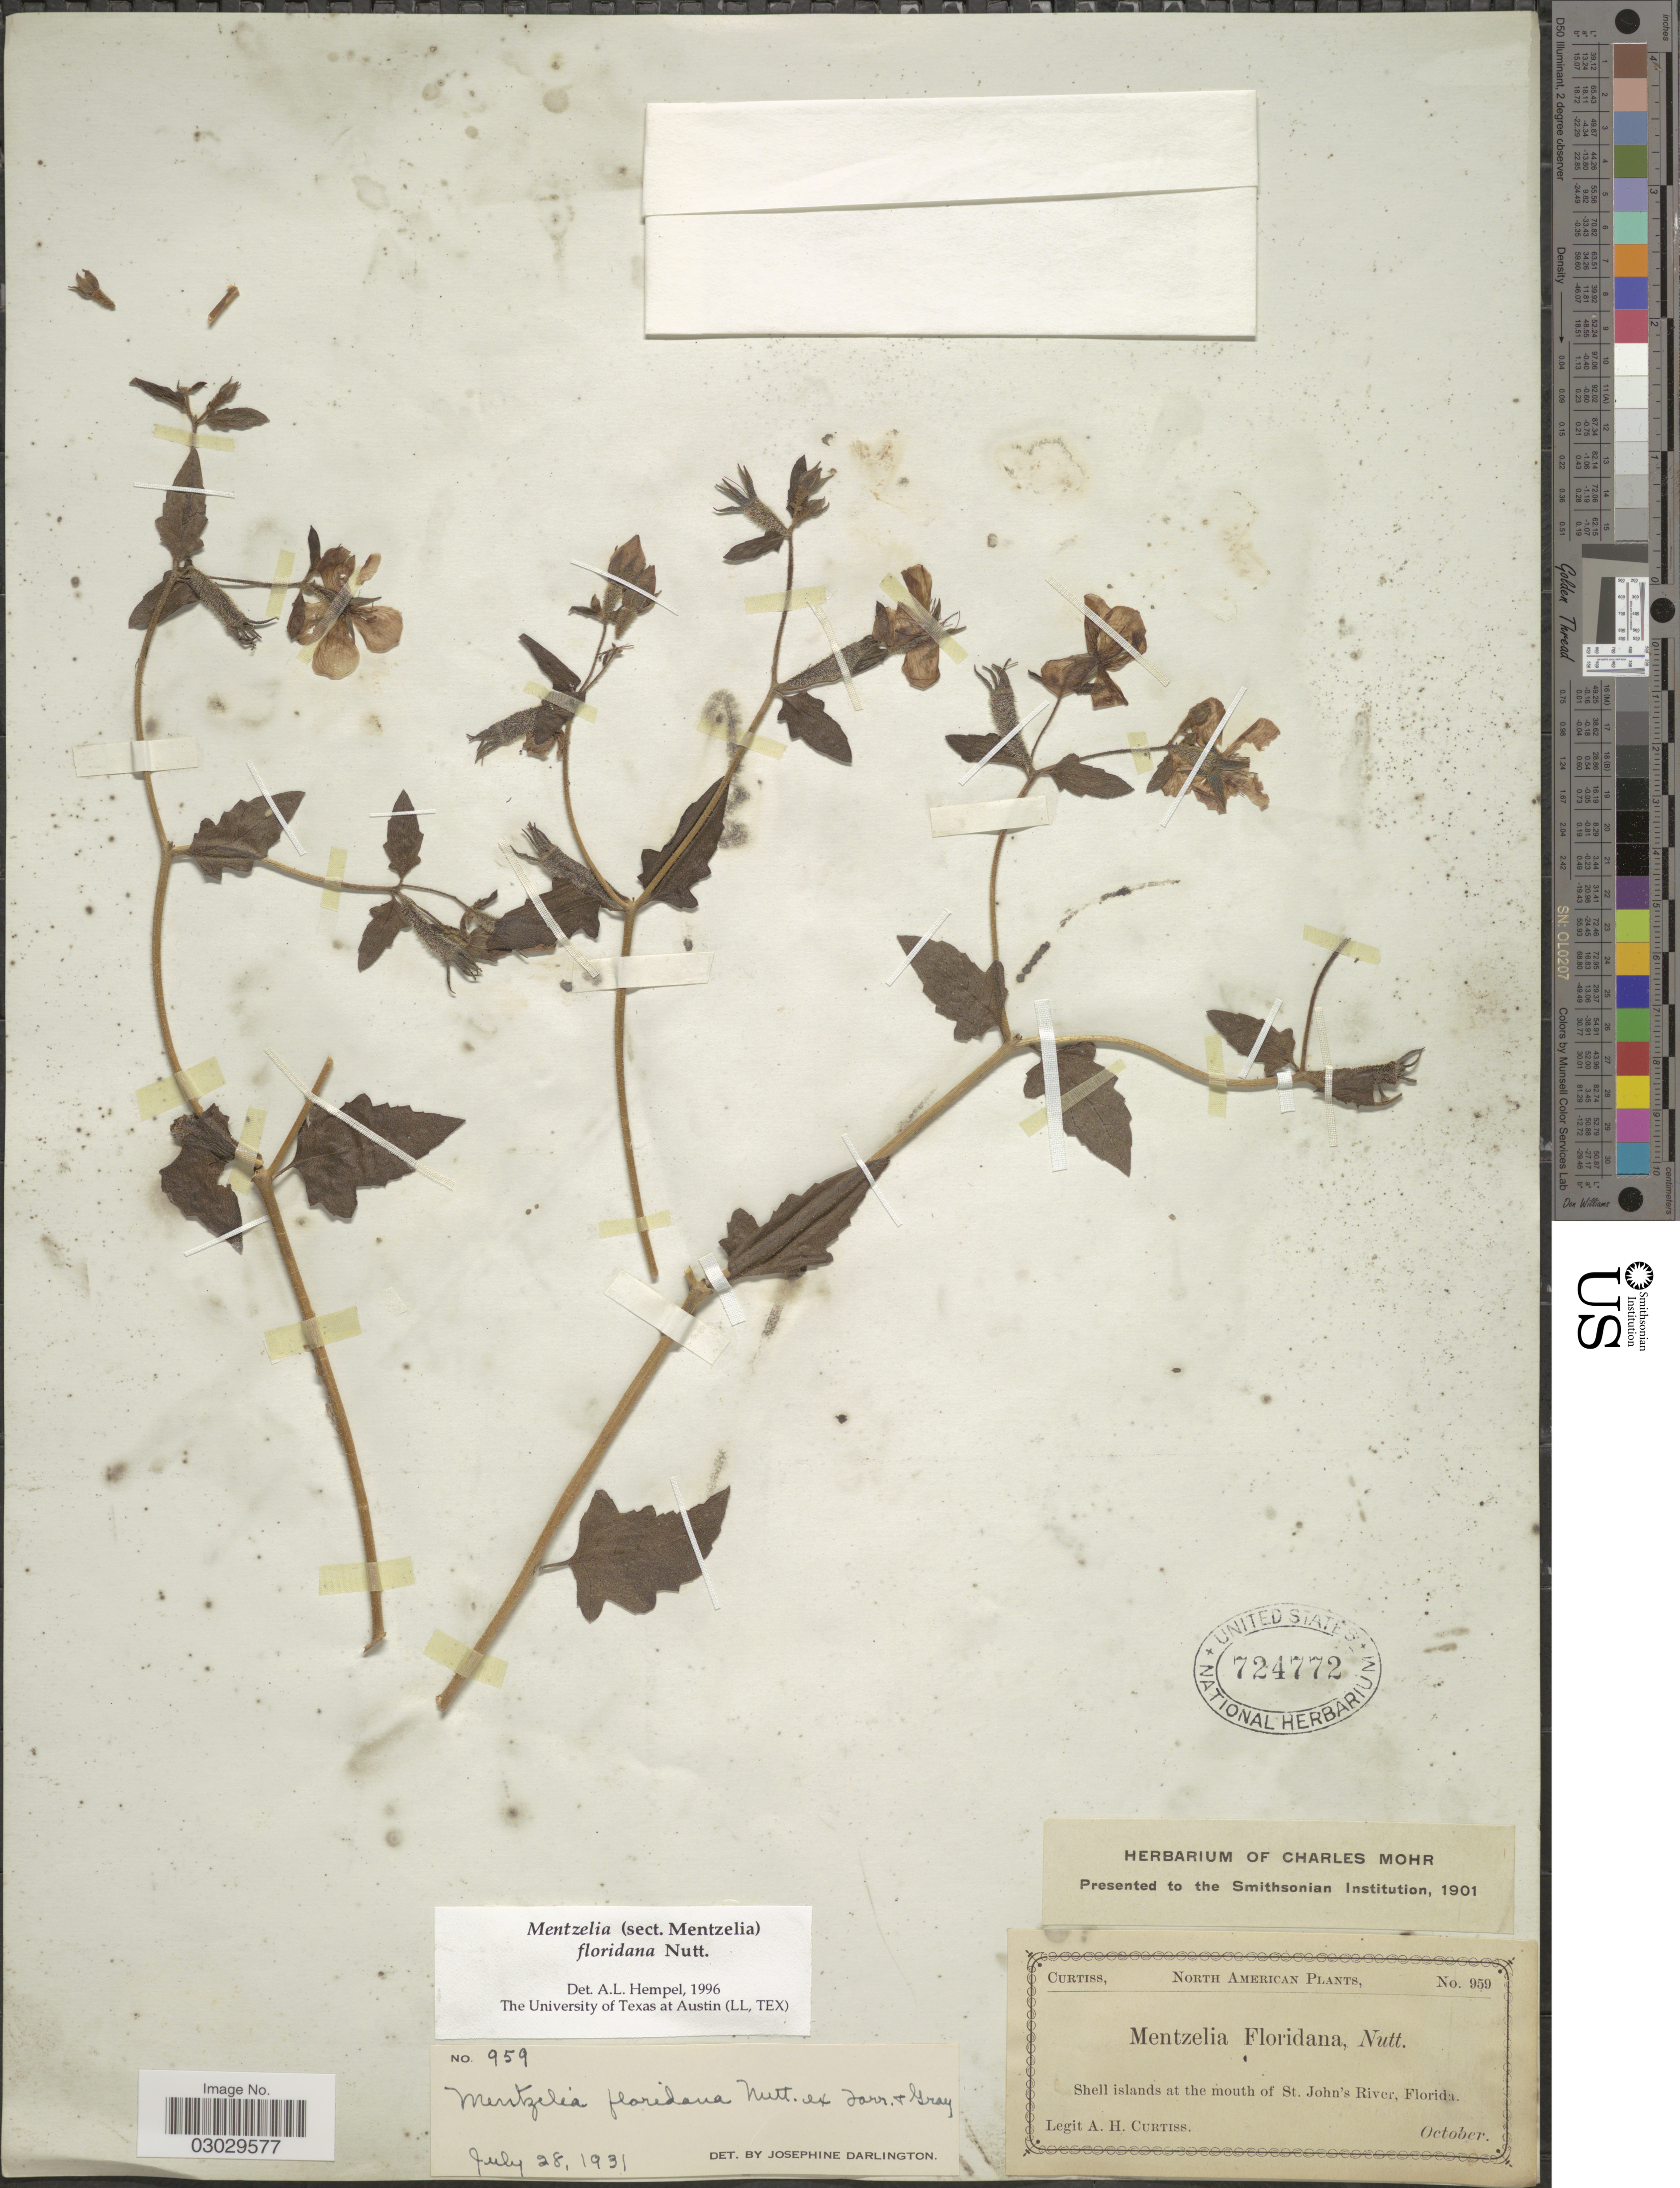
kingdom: Plantae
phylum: Tracheophyta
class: Magnoliopsida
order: Cornales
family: Loasaceae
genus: Mentzelia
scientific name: Mentzelia floridana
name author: Nutt. ex Torr. & A. Gray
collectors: A. H. Curtiss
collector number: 959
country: United States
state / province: Florida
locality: Shell islands at the mouth of St. John's River.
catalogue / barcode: US 724772